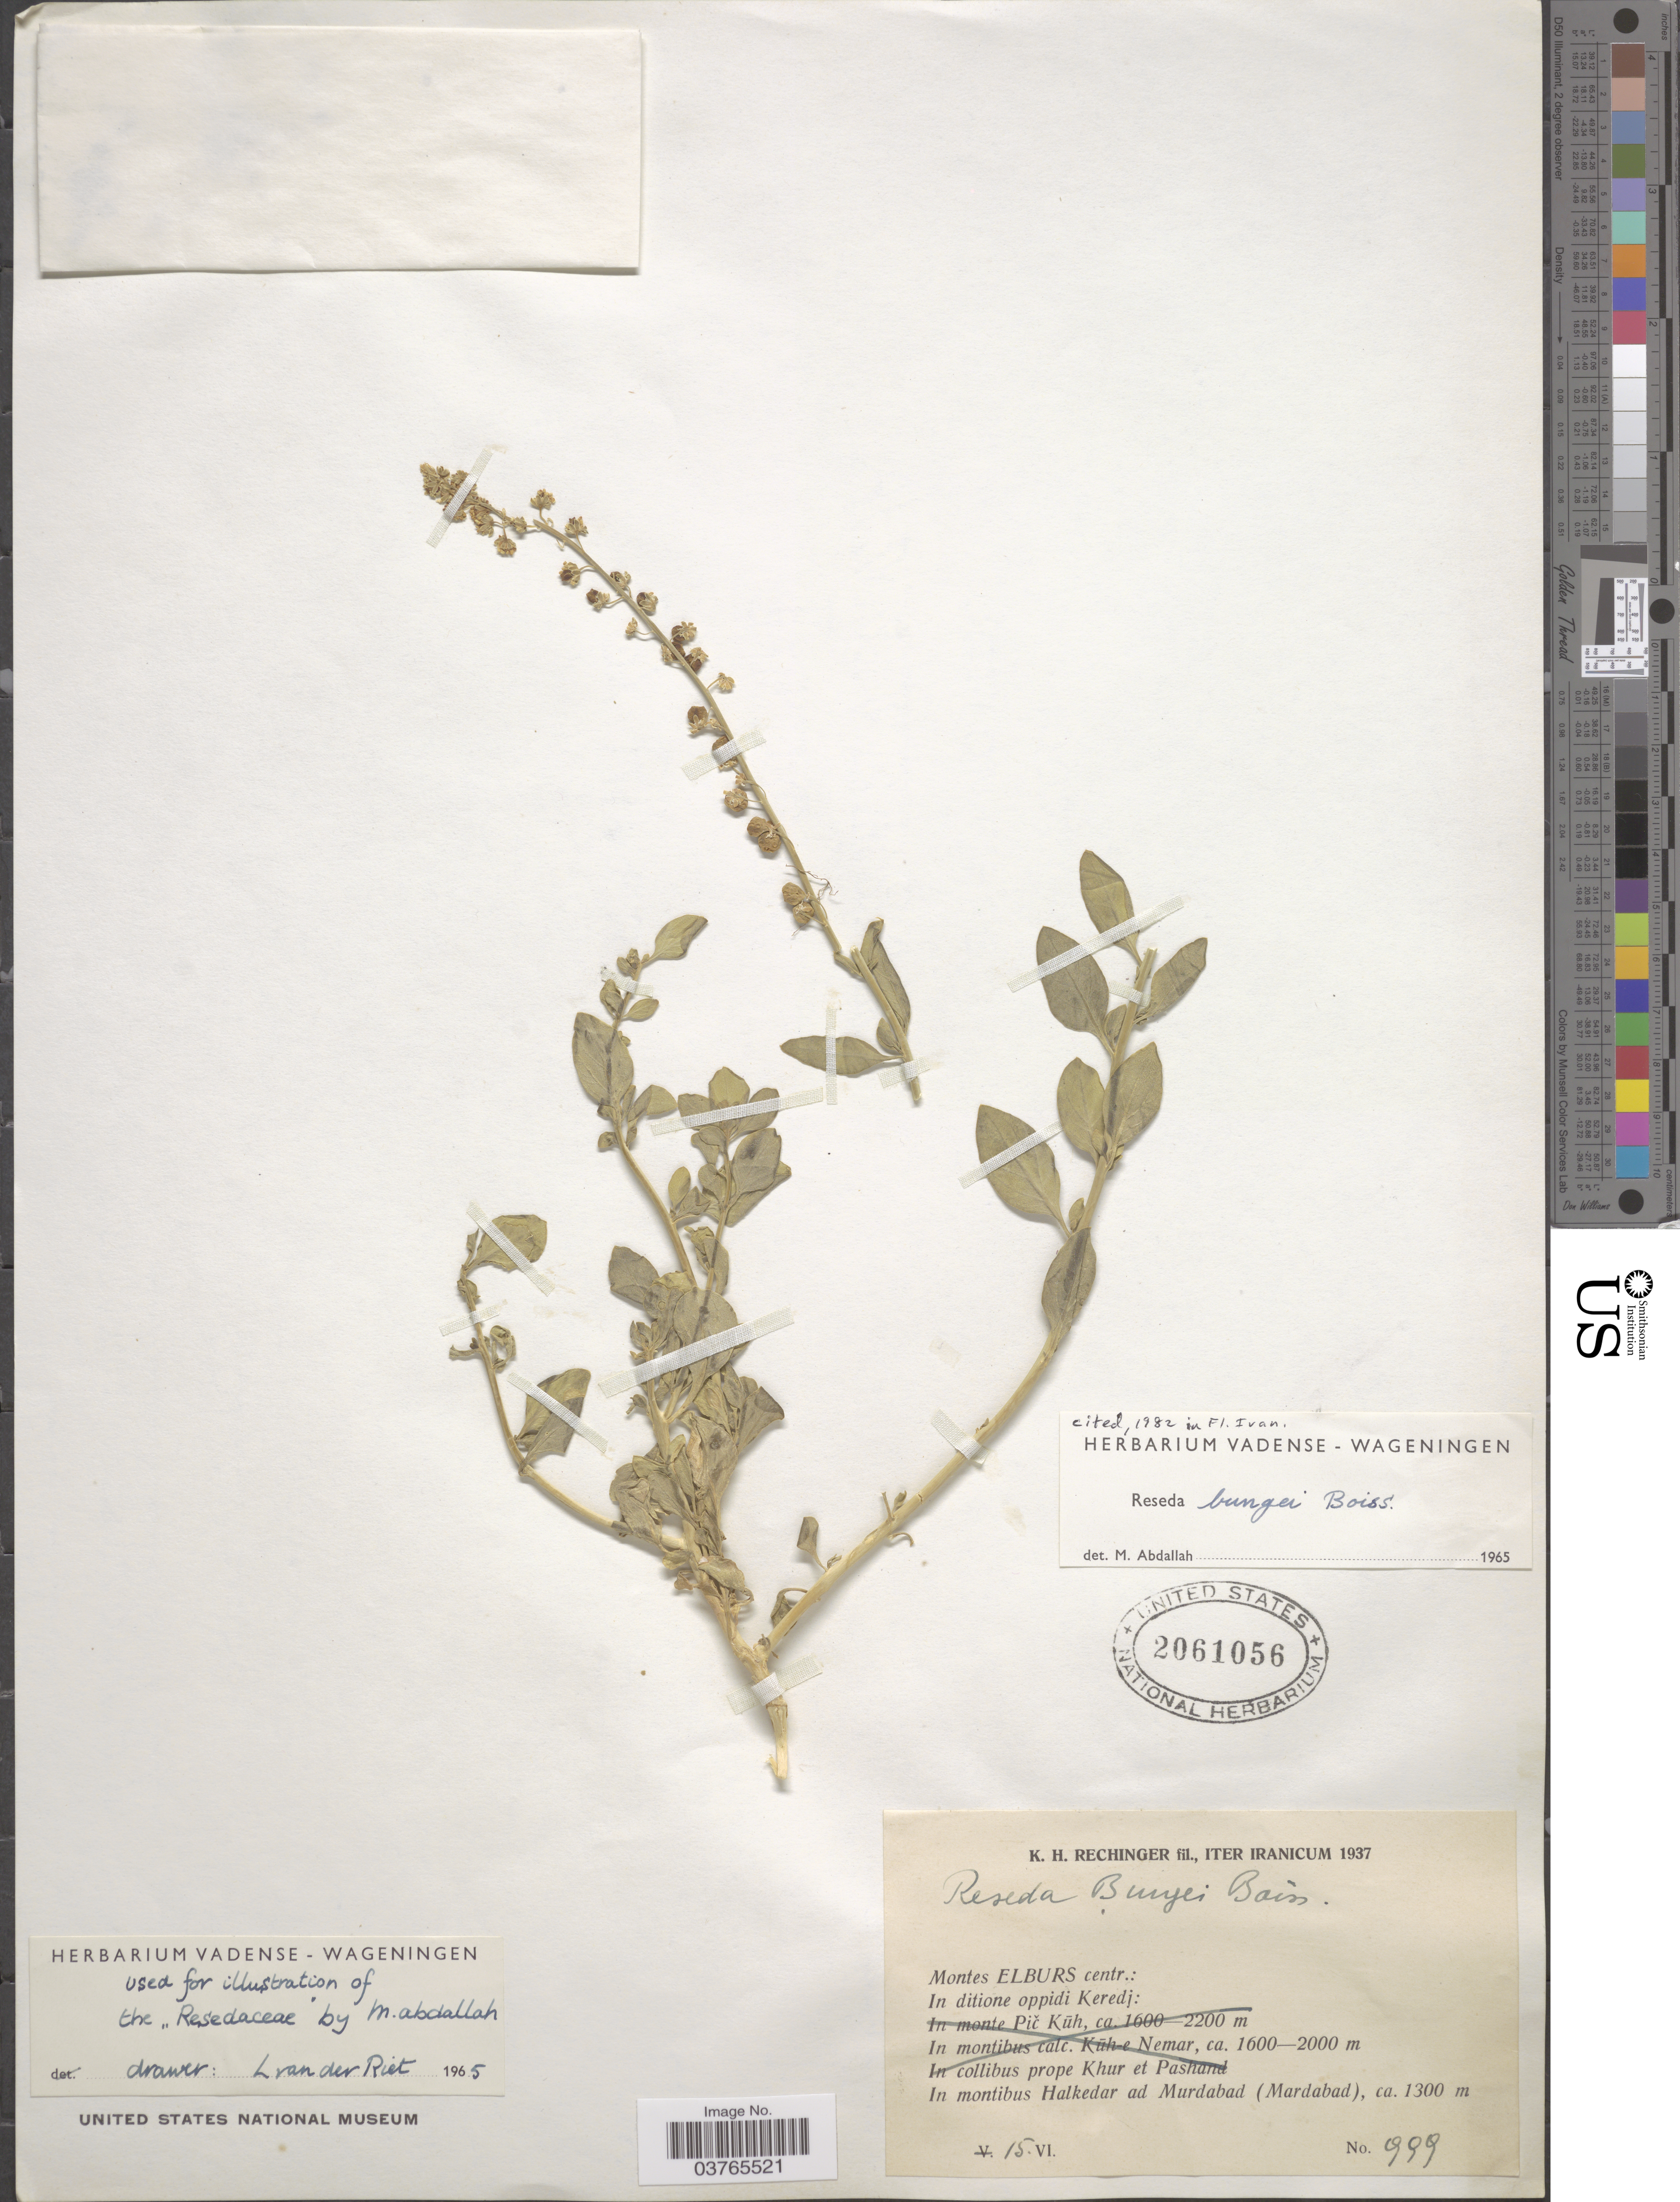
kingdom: Plantae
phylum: Tracheophyta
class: Magnoliopsida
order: Brassicales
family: Resedaceae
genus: Reseda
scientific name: Reseda bungei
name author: Boiss.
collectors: K. H. Rechinger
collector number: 999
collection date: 1937-06-15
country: Iran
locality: Iter Iranicum. Montes Elburs centr. In ditione oppidi Keredj: In montibus Halkedar ad Murdabad (Mardabad).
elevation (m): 1300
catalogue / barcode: US 2061056